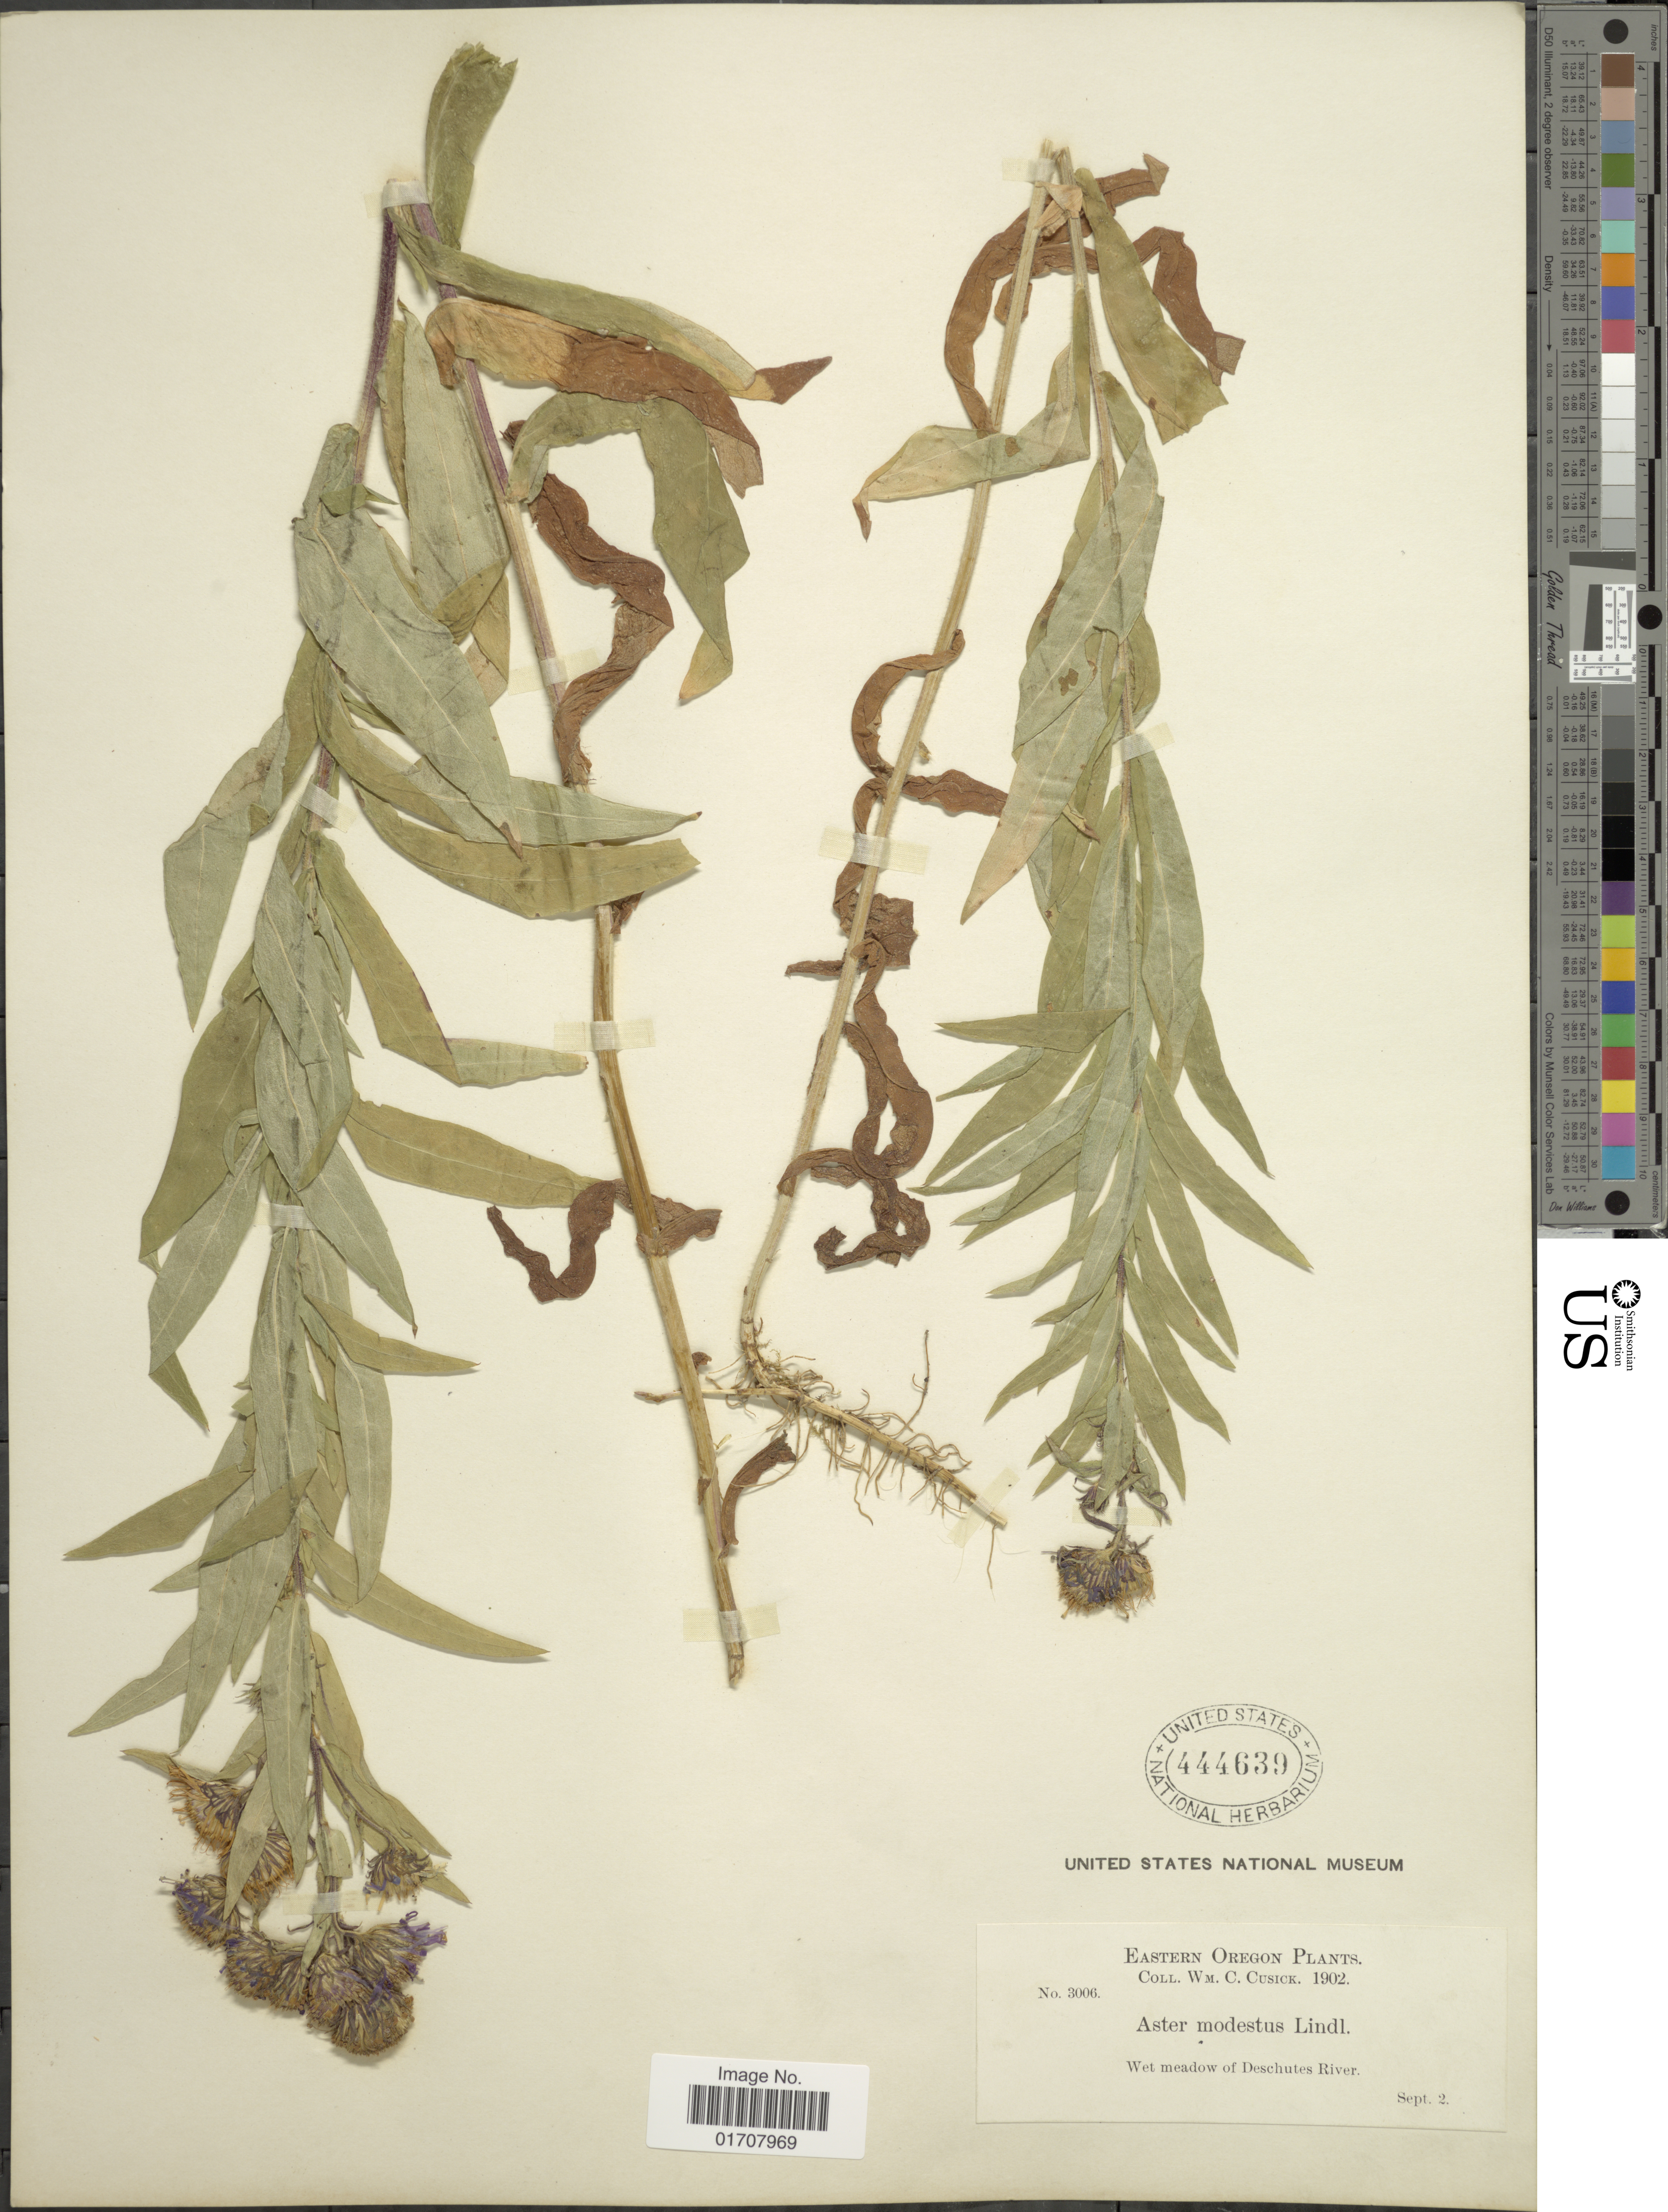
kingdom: Plantae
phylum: Tracheophyta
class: Magnoliopsida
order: Asterales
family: Asteraceae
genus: Canadanthus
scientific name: Canadanthus modestus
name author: (Lindl.) G.L. Nesom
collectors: W. C. Cusick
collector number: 3006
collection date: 1902-09-02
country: United States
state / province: Oregon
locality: Eastern Oregon, Wet meadow of Deschutes River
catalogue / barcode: US 444639